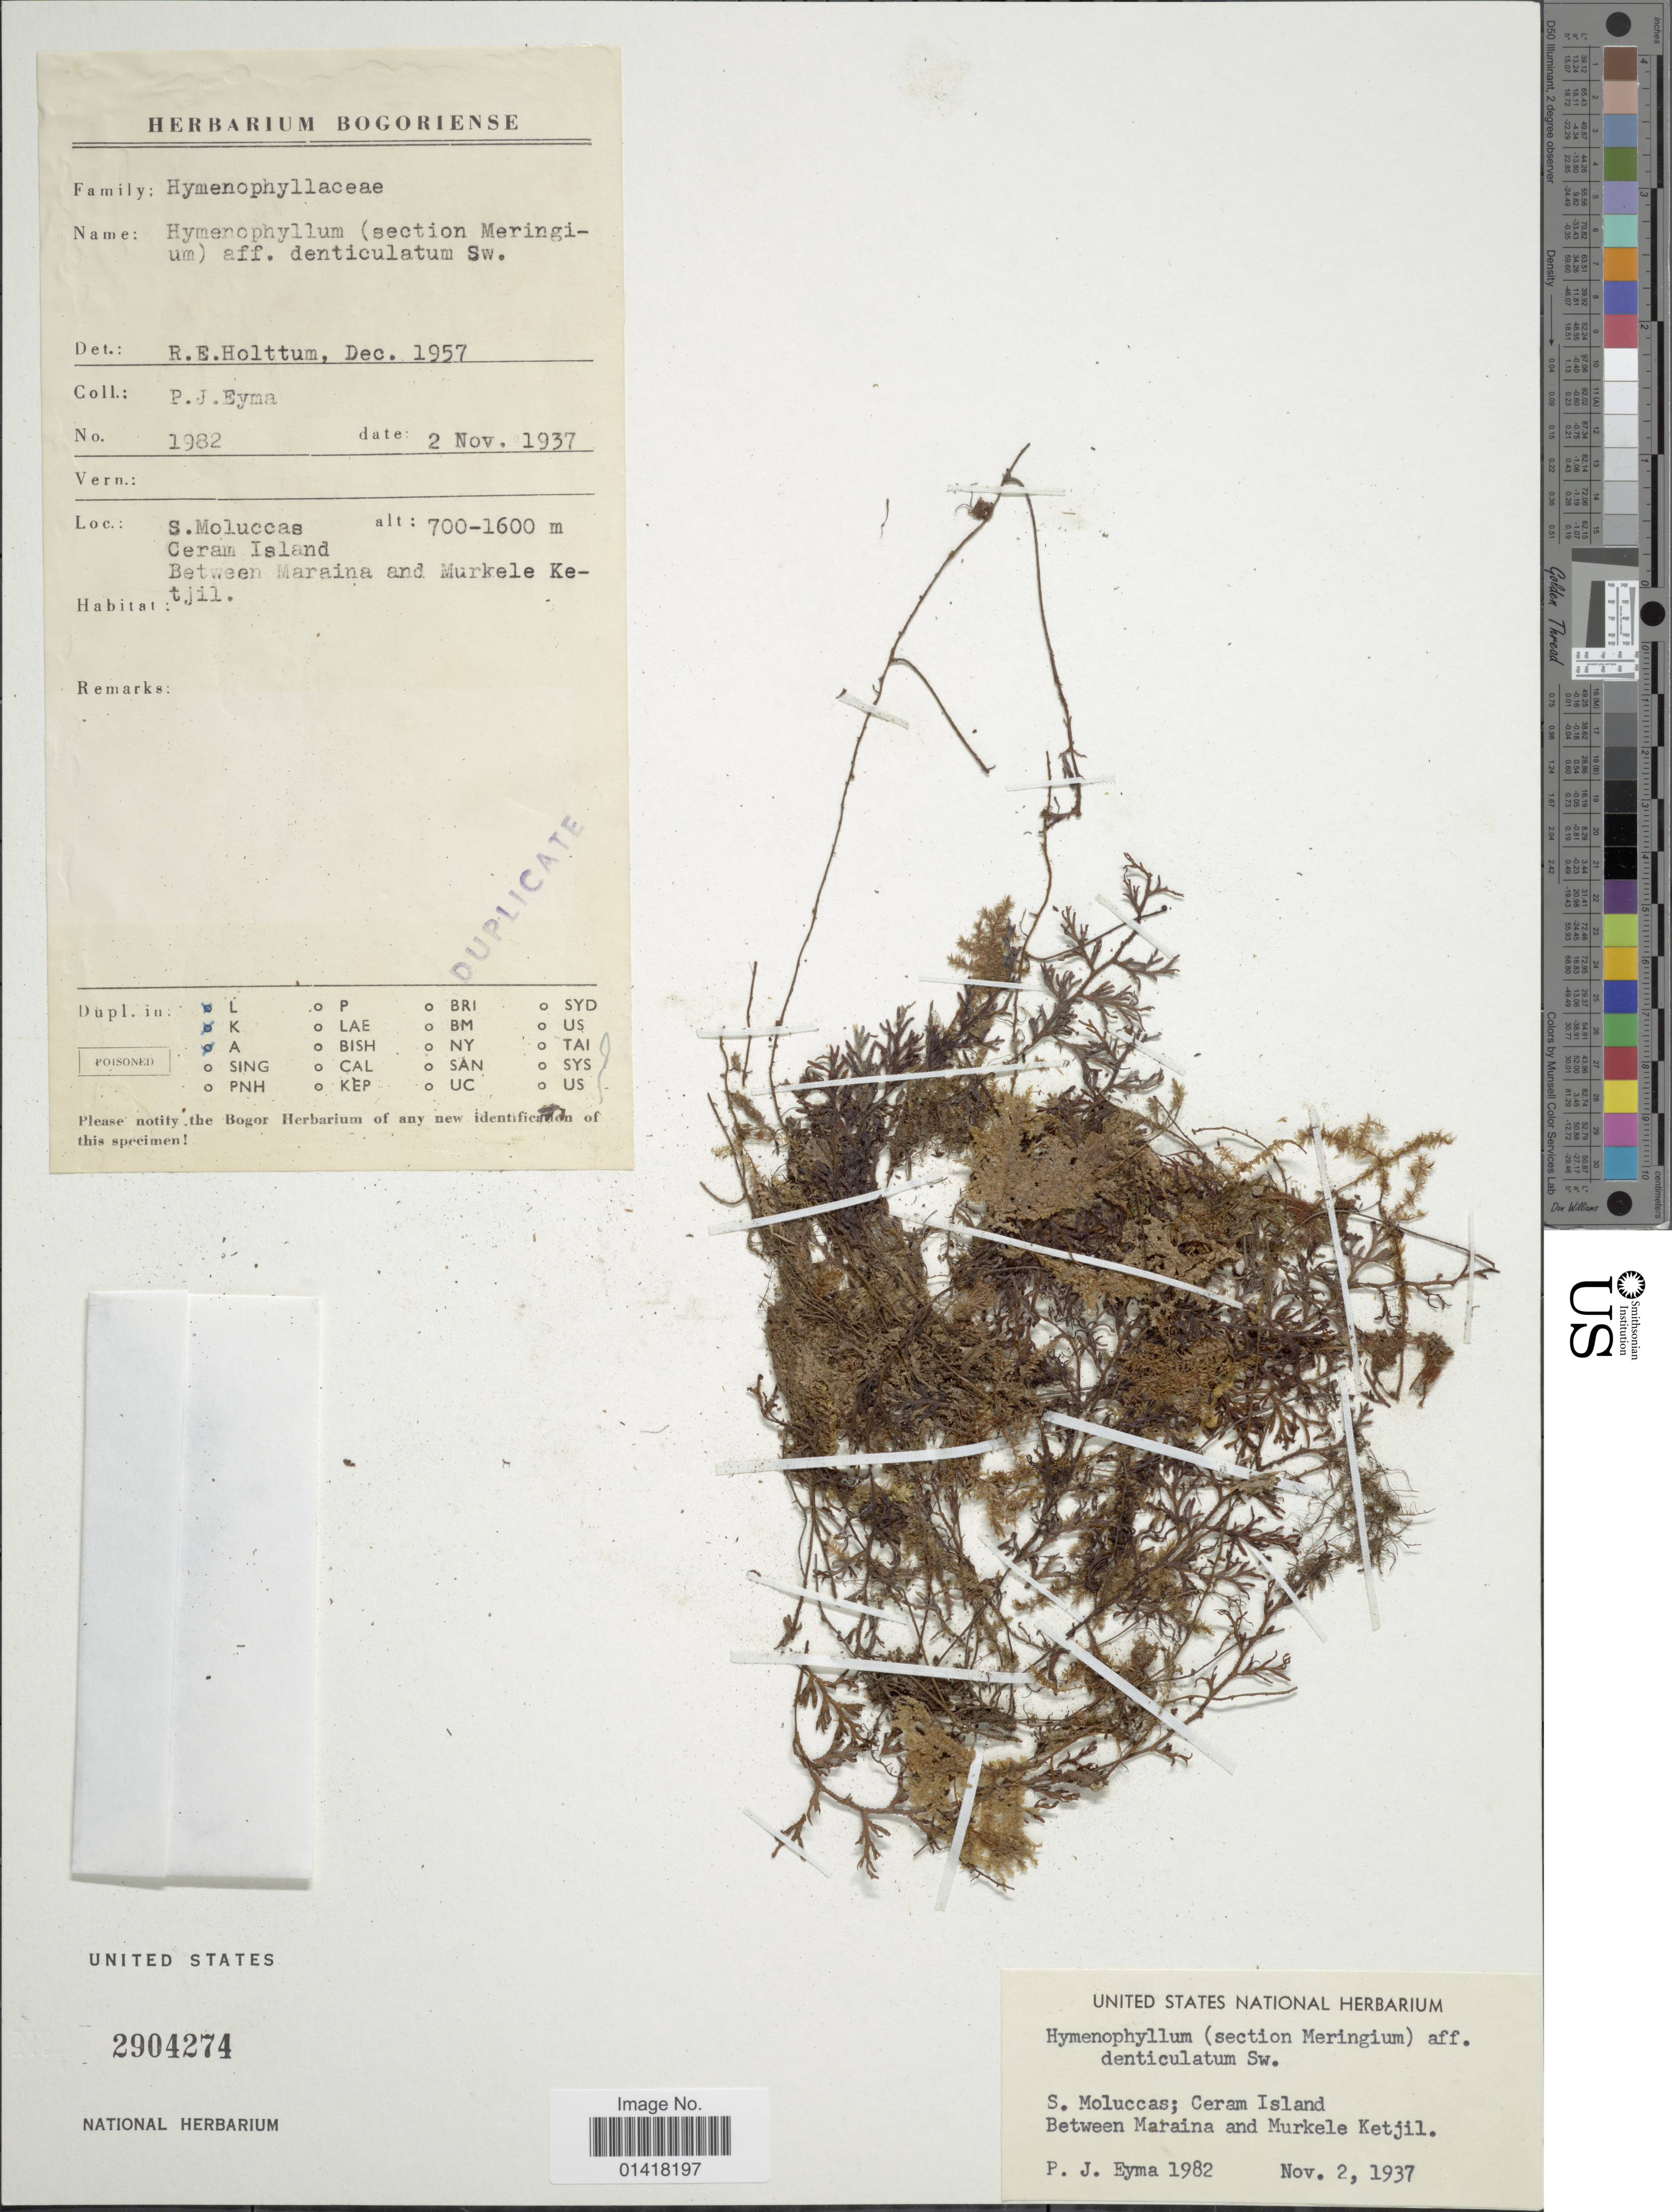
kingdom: Plantae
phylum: Tracheophyta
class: Polypodiopsida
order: Hymenophyllales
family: Hymenophyllaceae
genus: Hymenophyllum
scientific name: Hymenophyllum denticulatum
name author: Sw.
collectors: P. J. Eyma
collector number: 1982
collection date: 1937-11-02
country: Indonesia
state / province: Maluku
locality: S. Moluccas; Ceram Island. Between Maraina and Murkele Ketjil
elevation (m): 700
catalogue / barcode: US 2904274